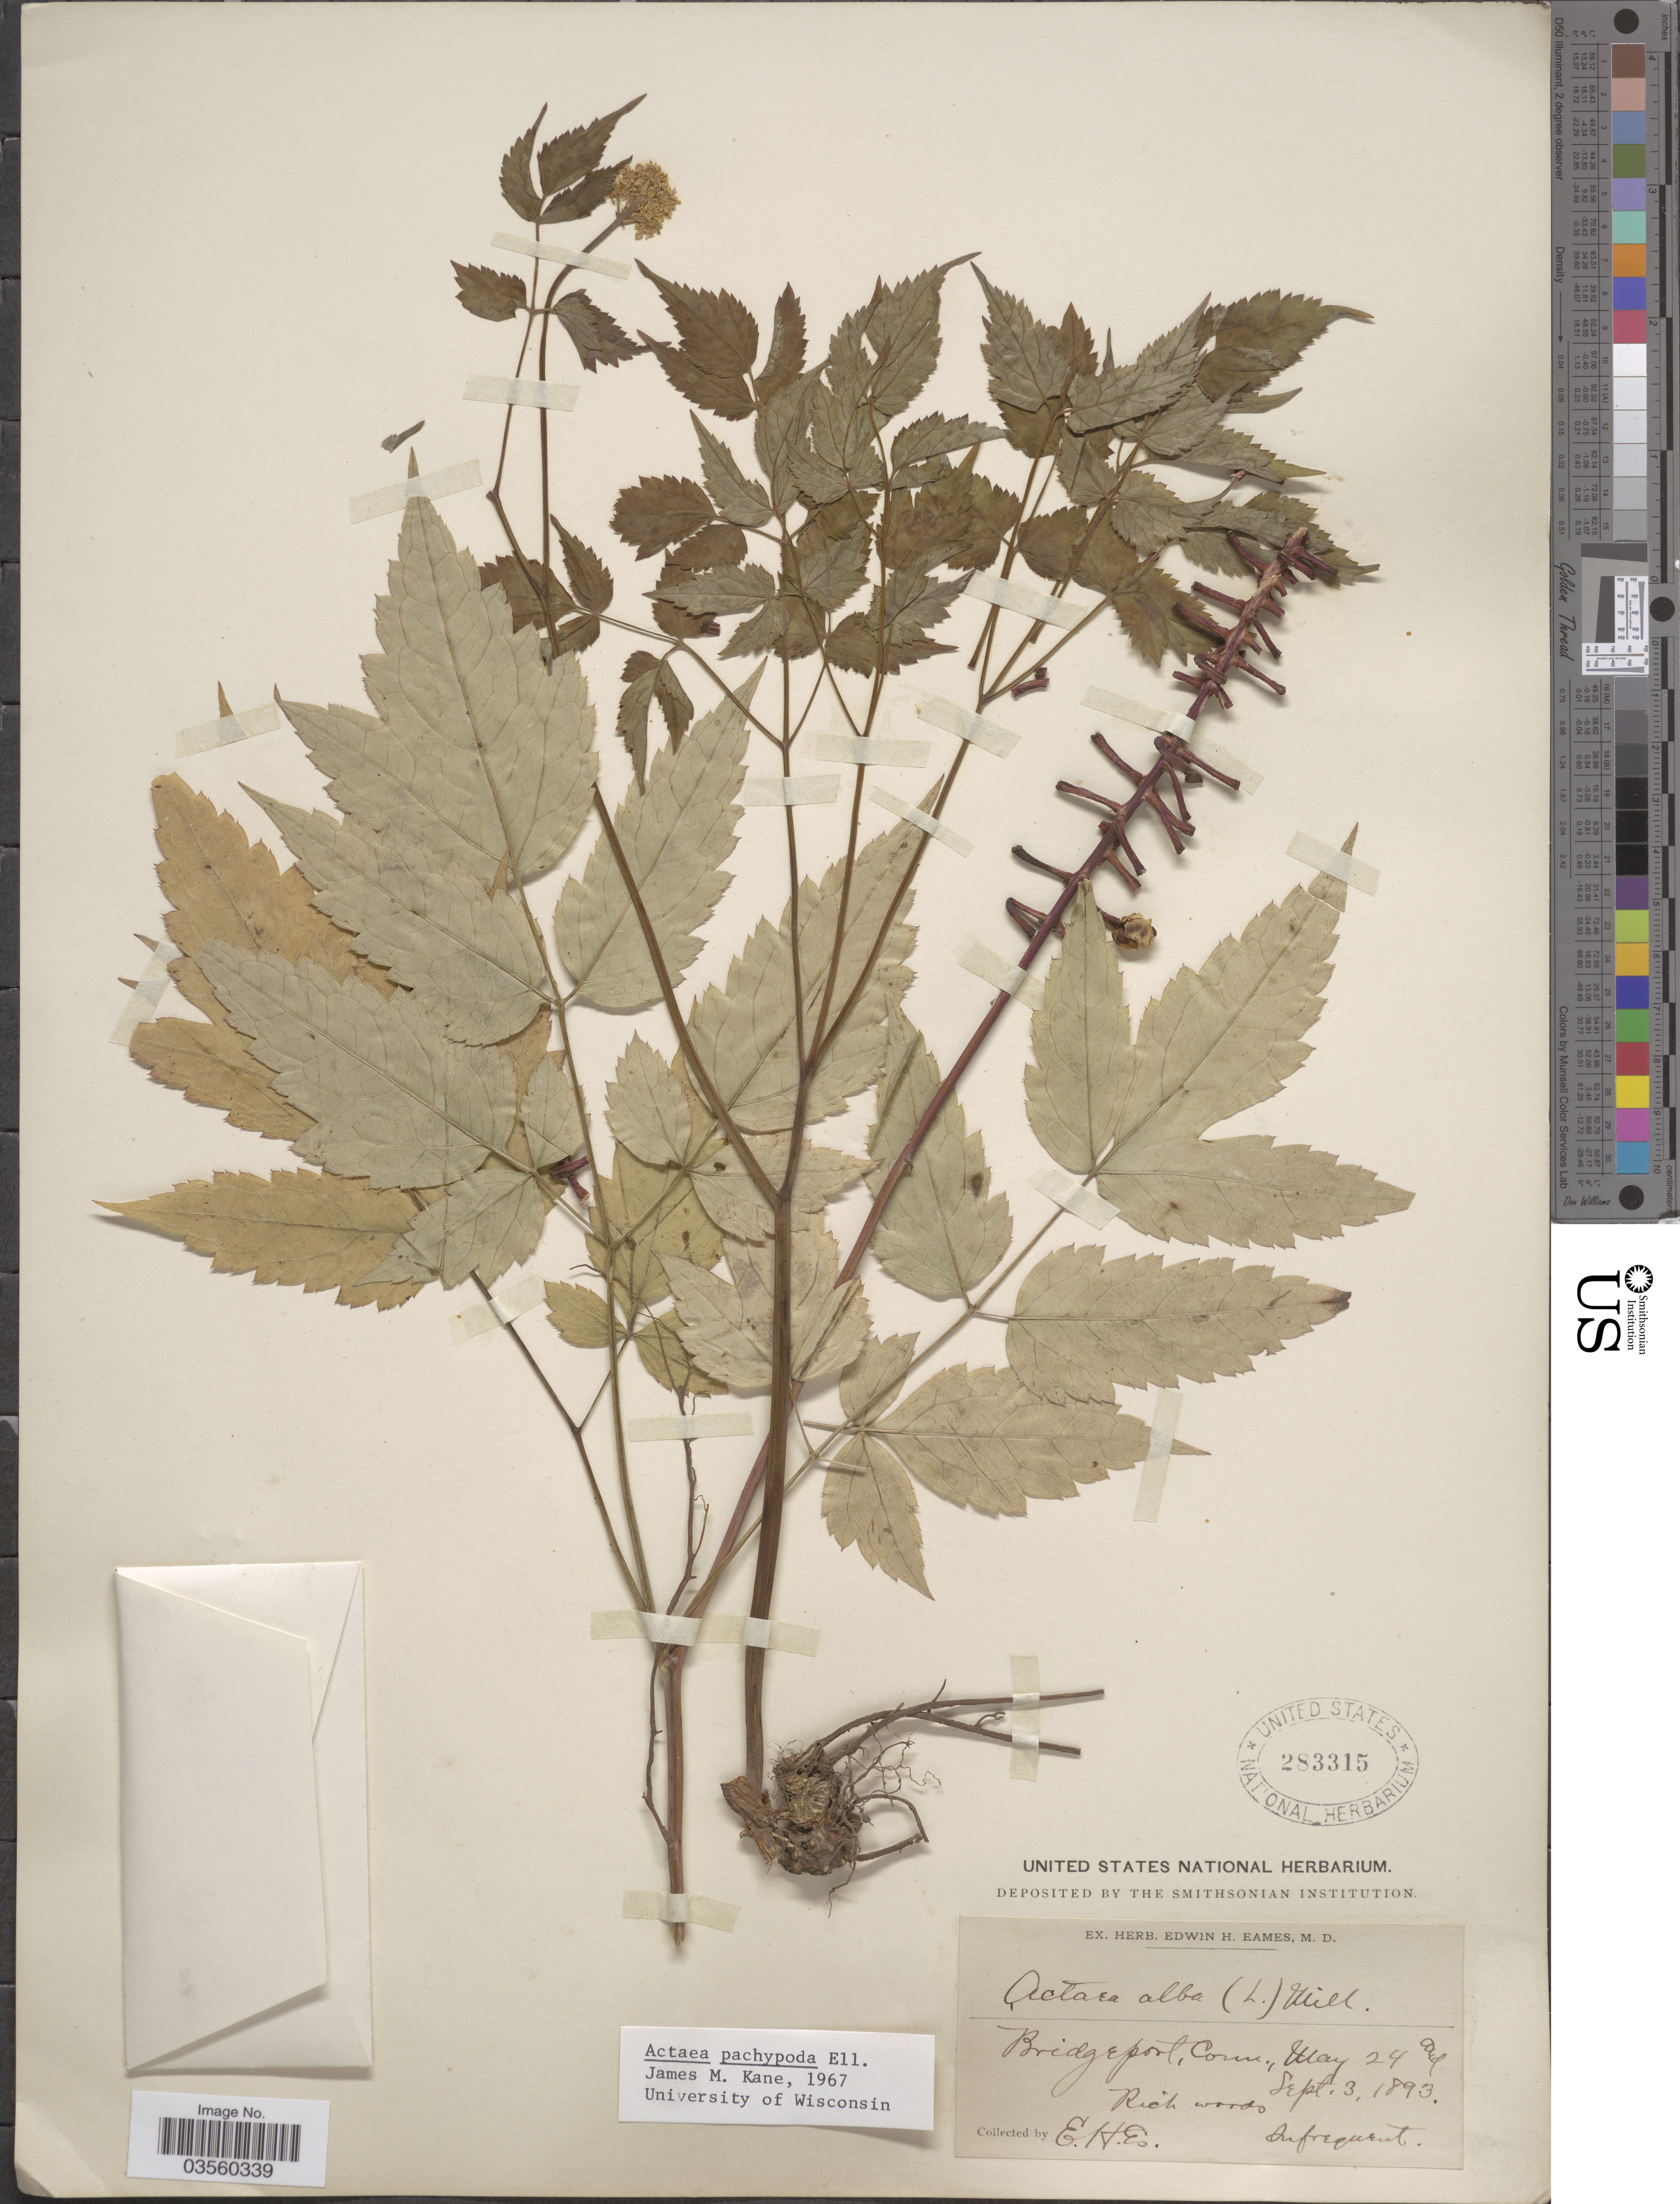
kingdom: Plantae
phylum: Tracheophyta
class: Magnoliopsida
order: Ranunculales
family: Ranunculaceae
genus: Actaea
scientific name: Actaea pachypoda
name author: Elliott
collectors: E. H. Eames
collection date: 1893-05-24/1893-09-03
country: United States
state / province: Connecticut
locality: Bridgeport.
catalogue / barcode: US 283315